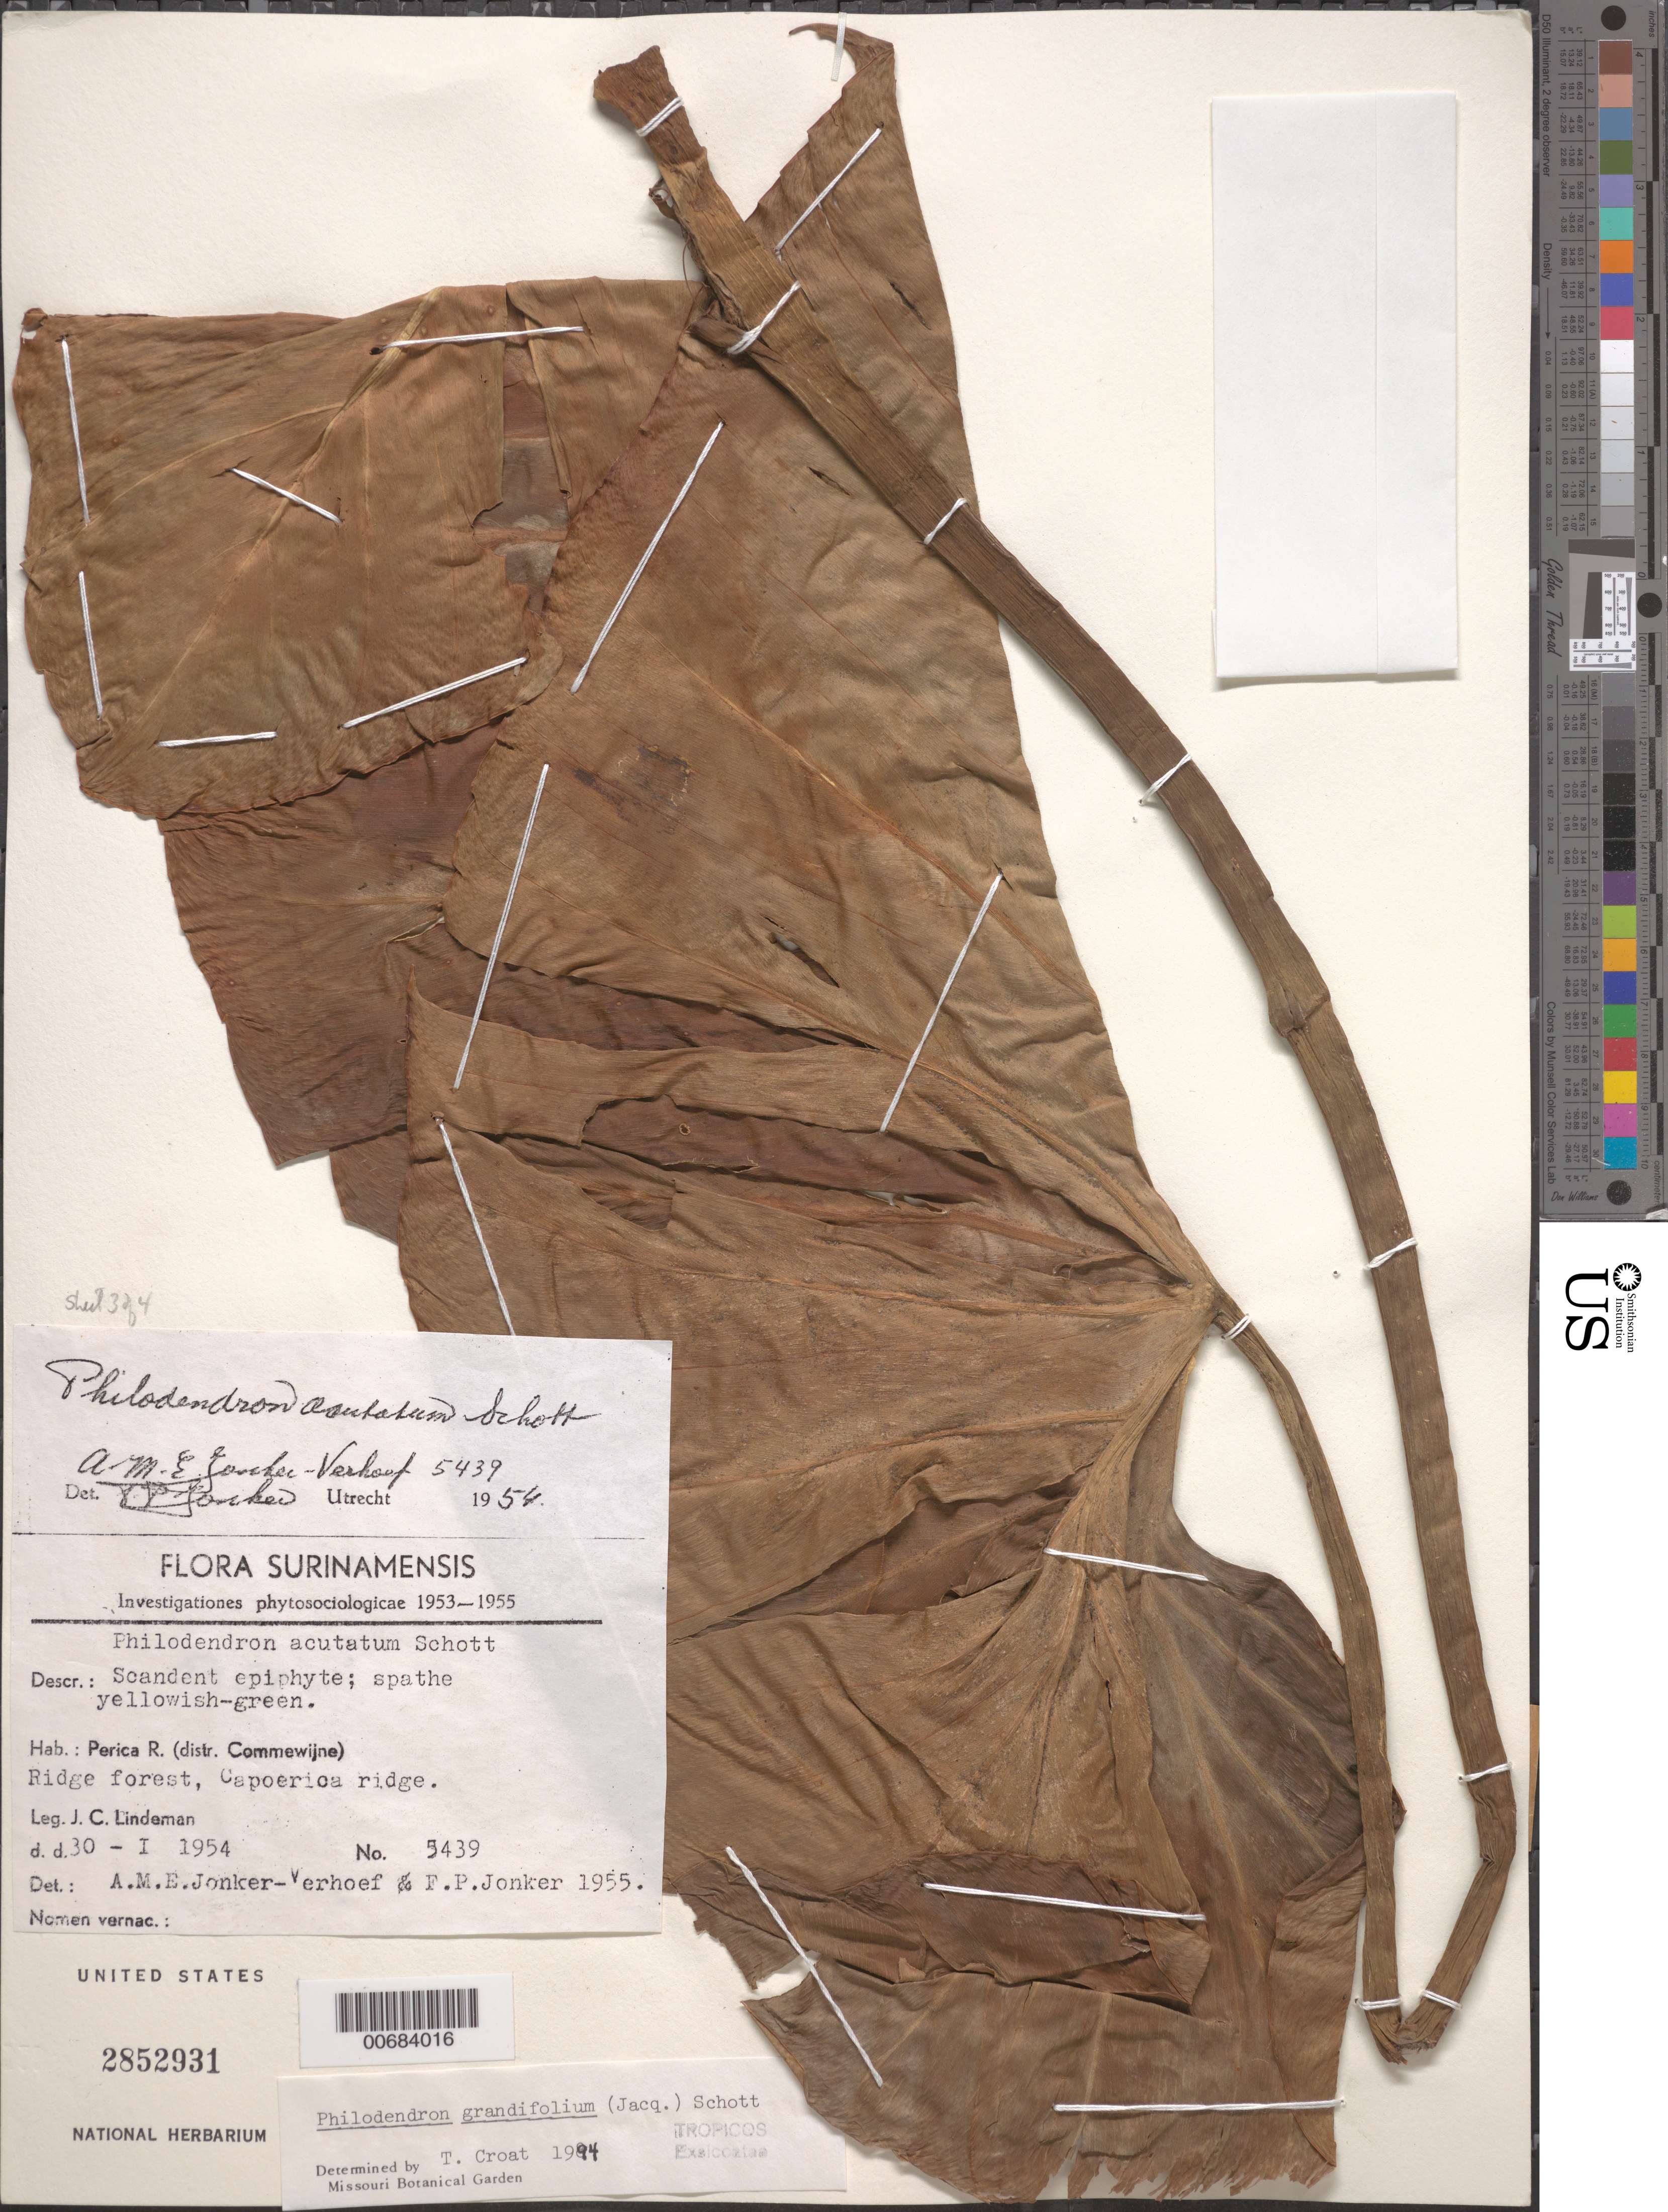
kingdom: Plantae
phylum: Tracheophyta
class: Liliopsida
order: Alismatales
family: Araceae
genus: Philodendron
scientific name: Philodendron grandifolium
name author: (Jacq.) Schott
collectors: J. C. Lindeman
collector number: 5439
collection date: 1954-01-30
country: Suriname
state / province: Commewijne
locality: Perica R. (distr. Commewijne). Ridge forest, Capoerica ridge.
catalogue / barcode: US 2852931